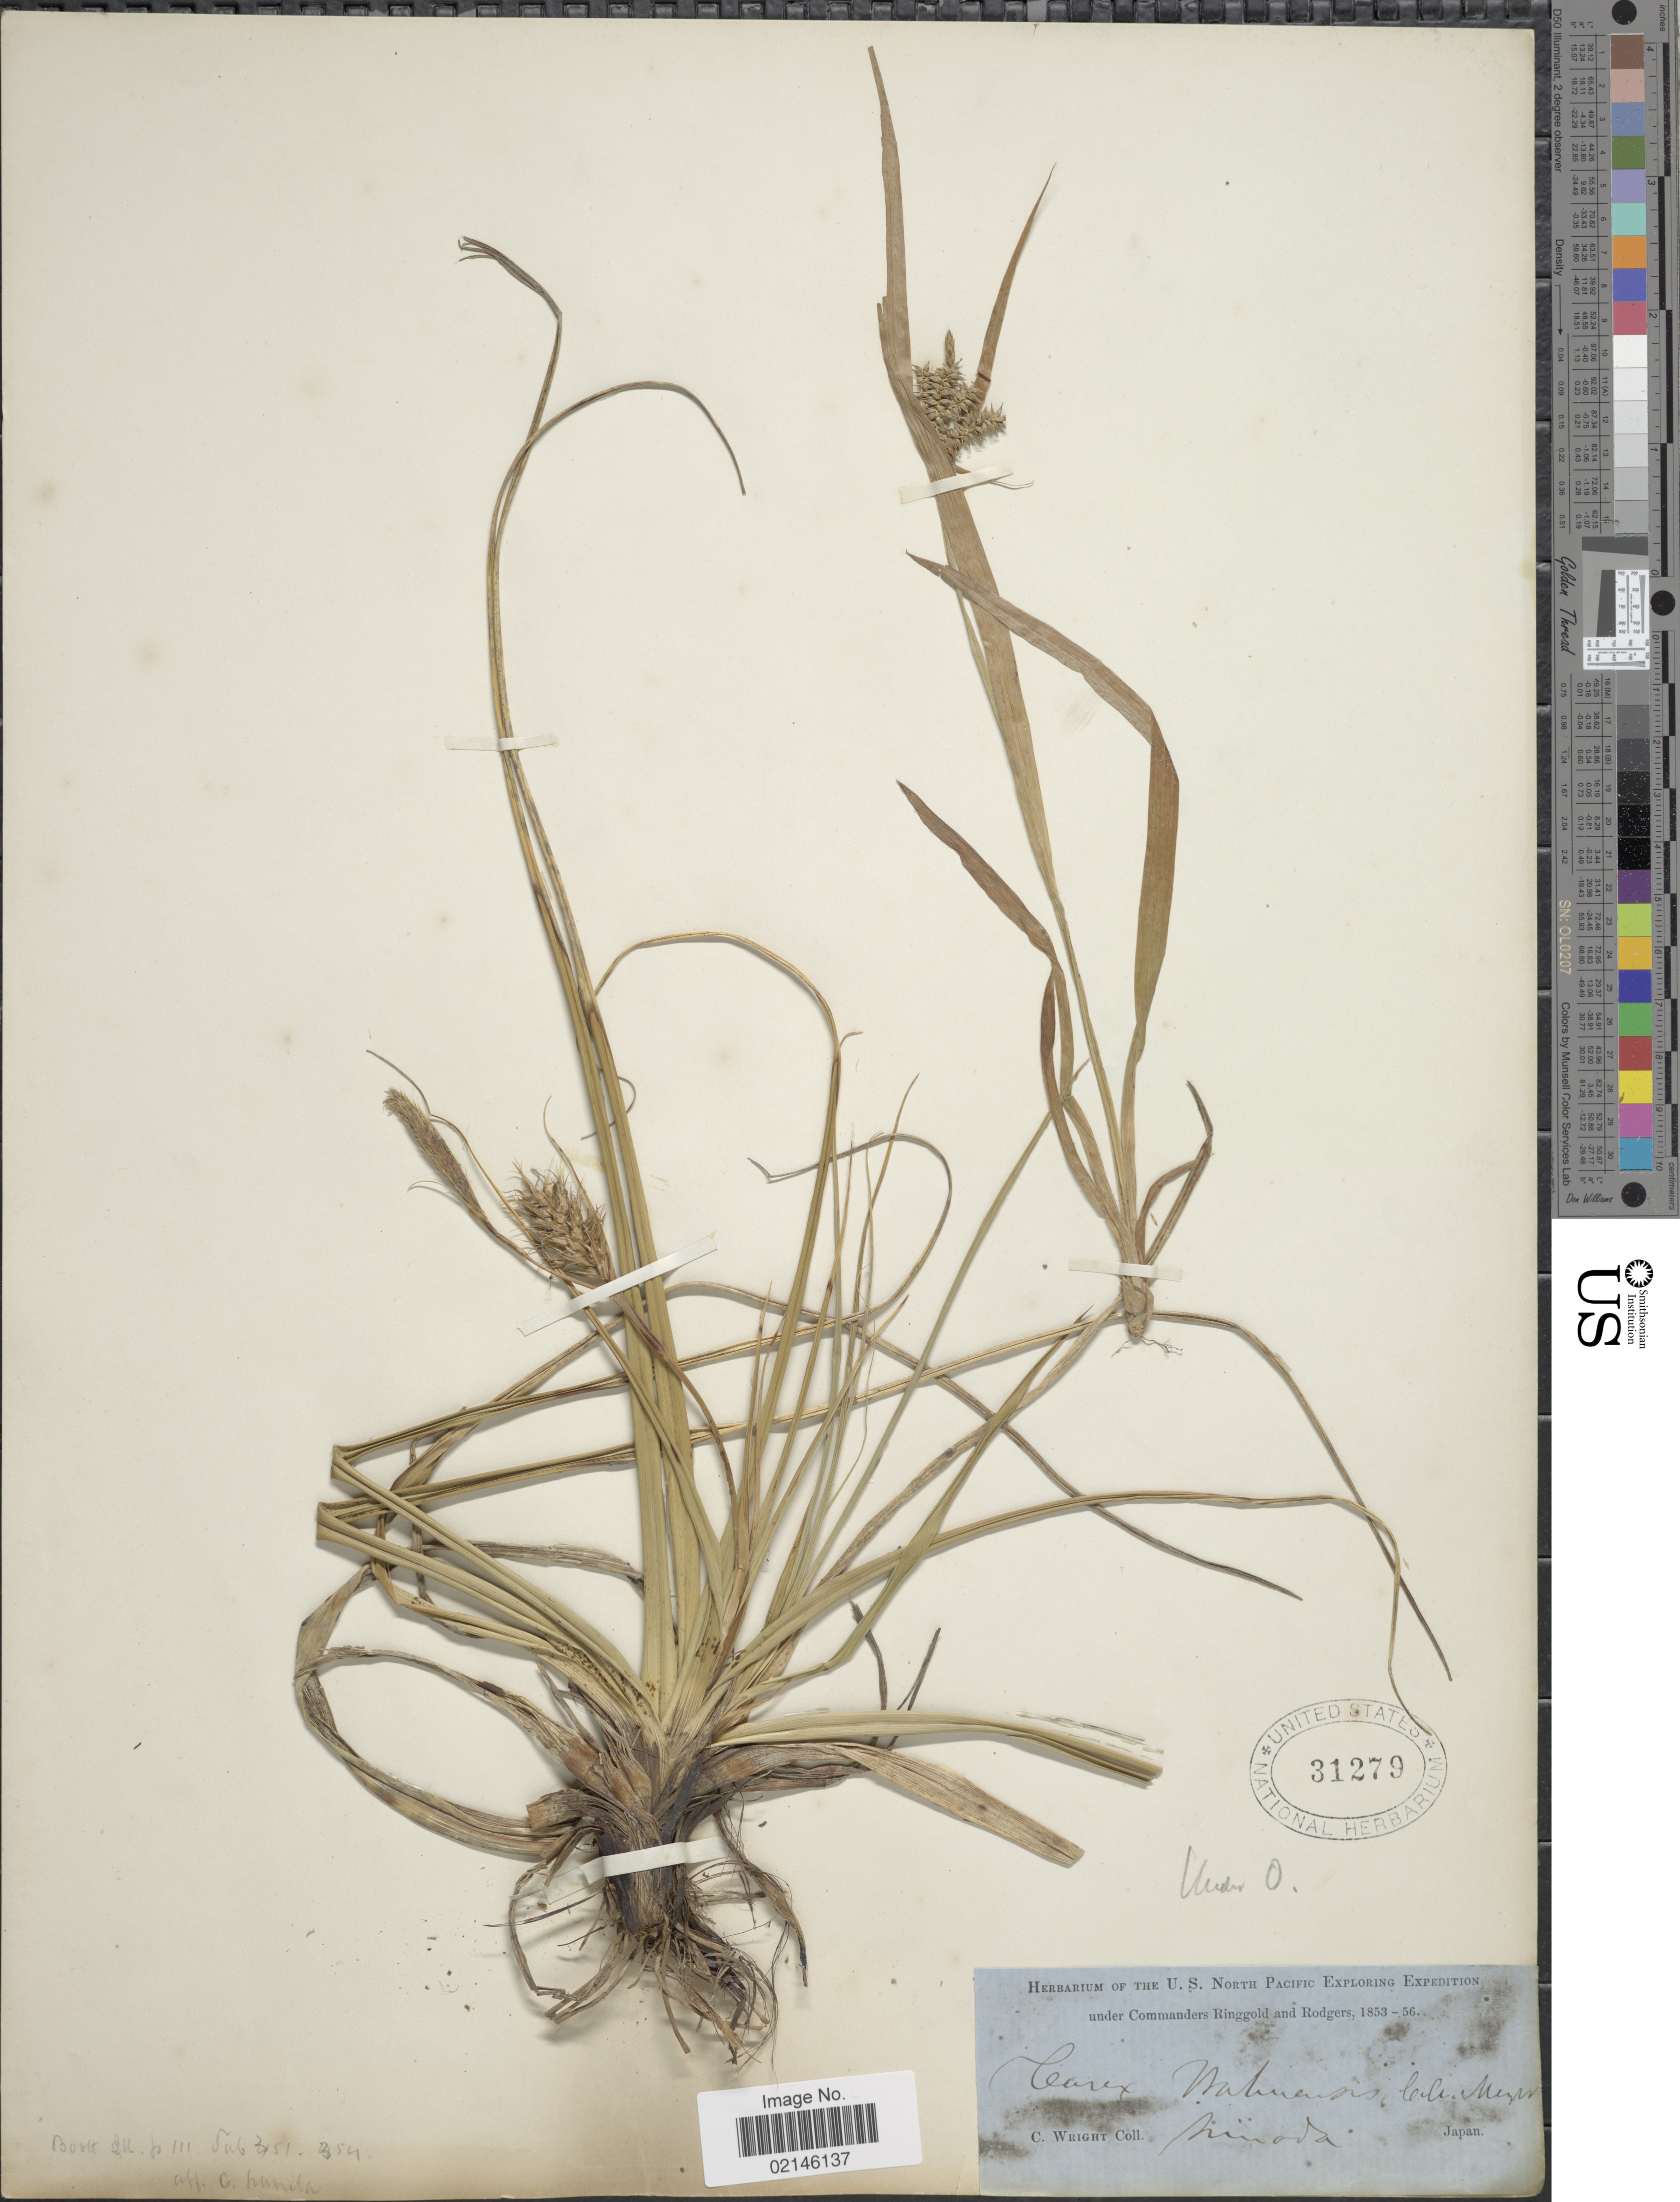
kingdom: Plantae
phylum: Tracheophyta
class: Liliopsida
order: Poales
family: Cyperaceae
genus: Carex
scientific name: Carex wahuensis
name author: C.A. Mey.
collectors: C. Wright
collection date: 1853/1856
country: Japan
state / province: Sizuoka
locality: Simoda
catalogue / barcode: US 31279